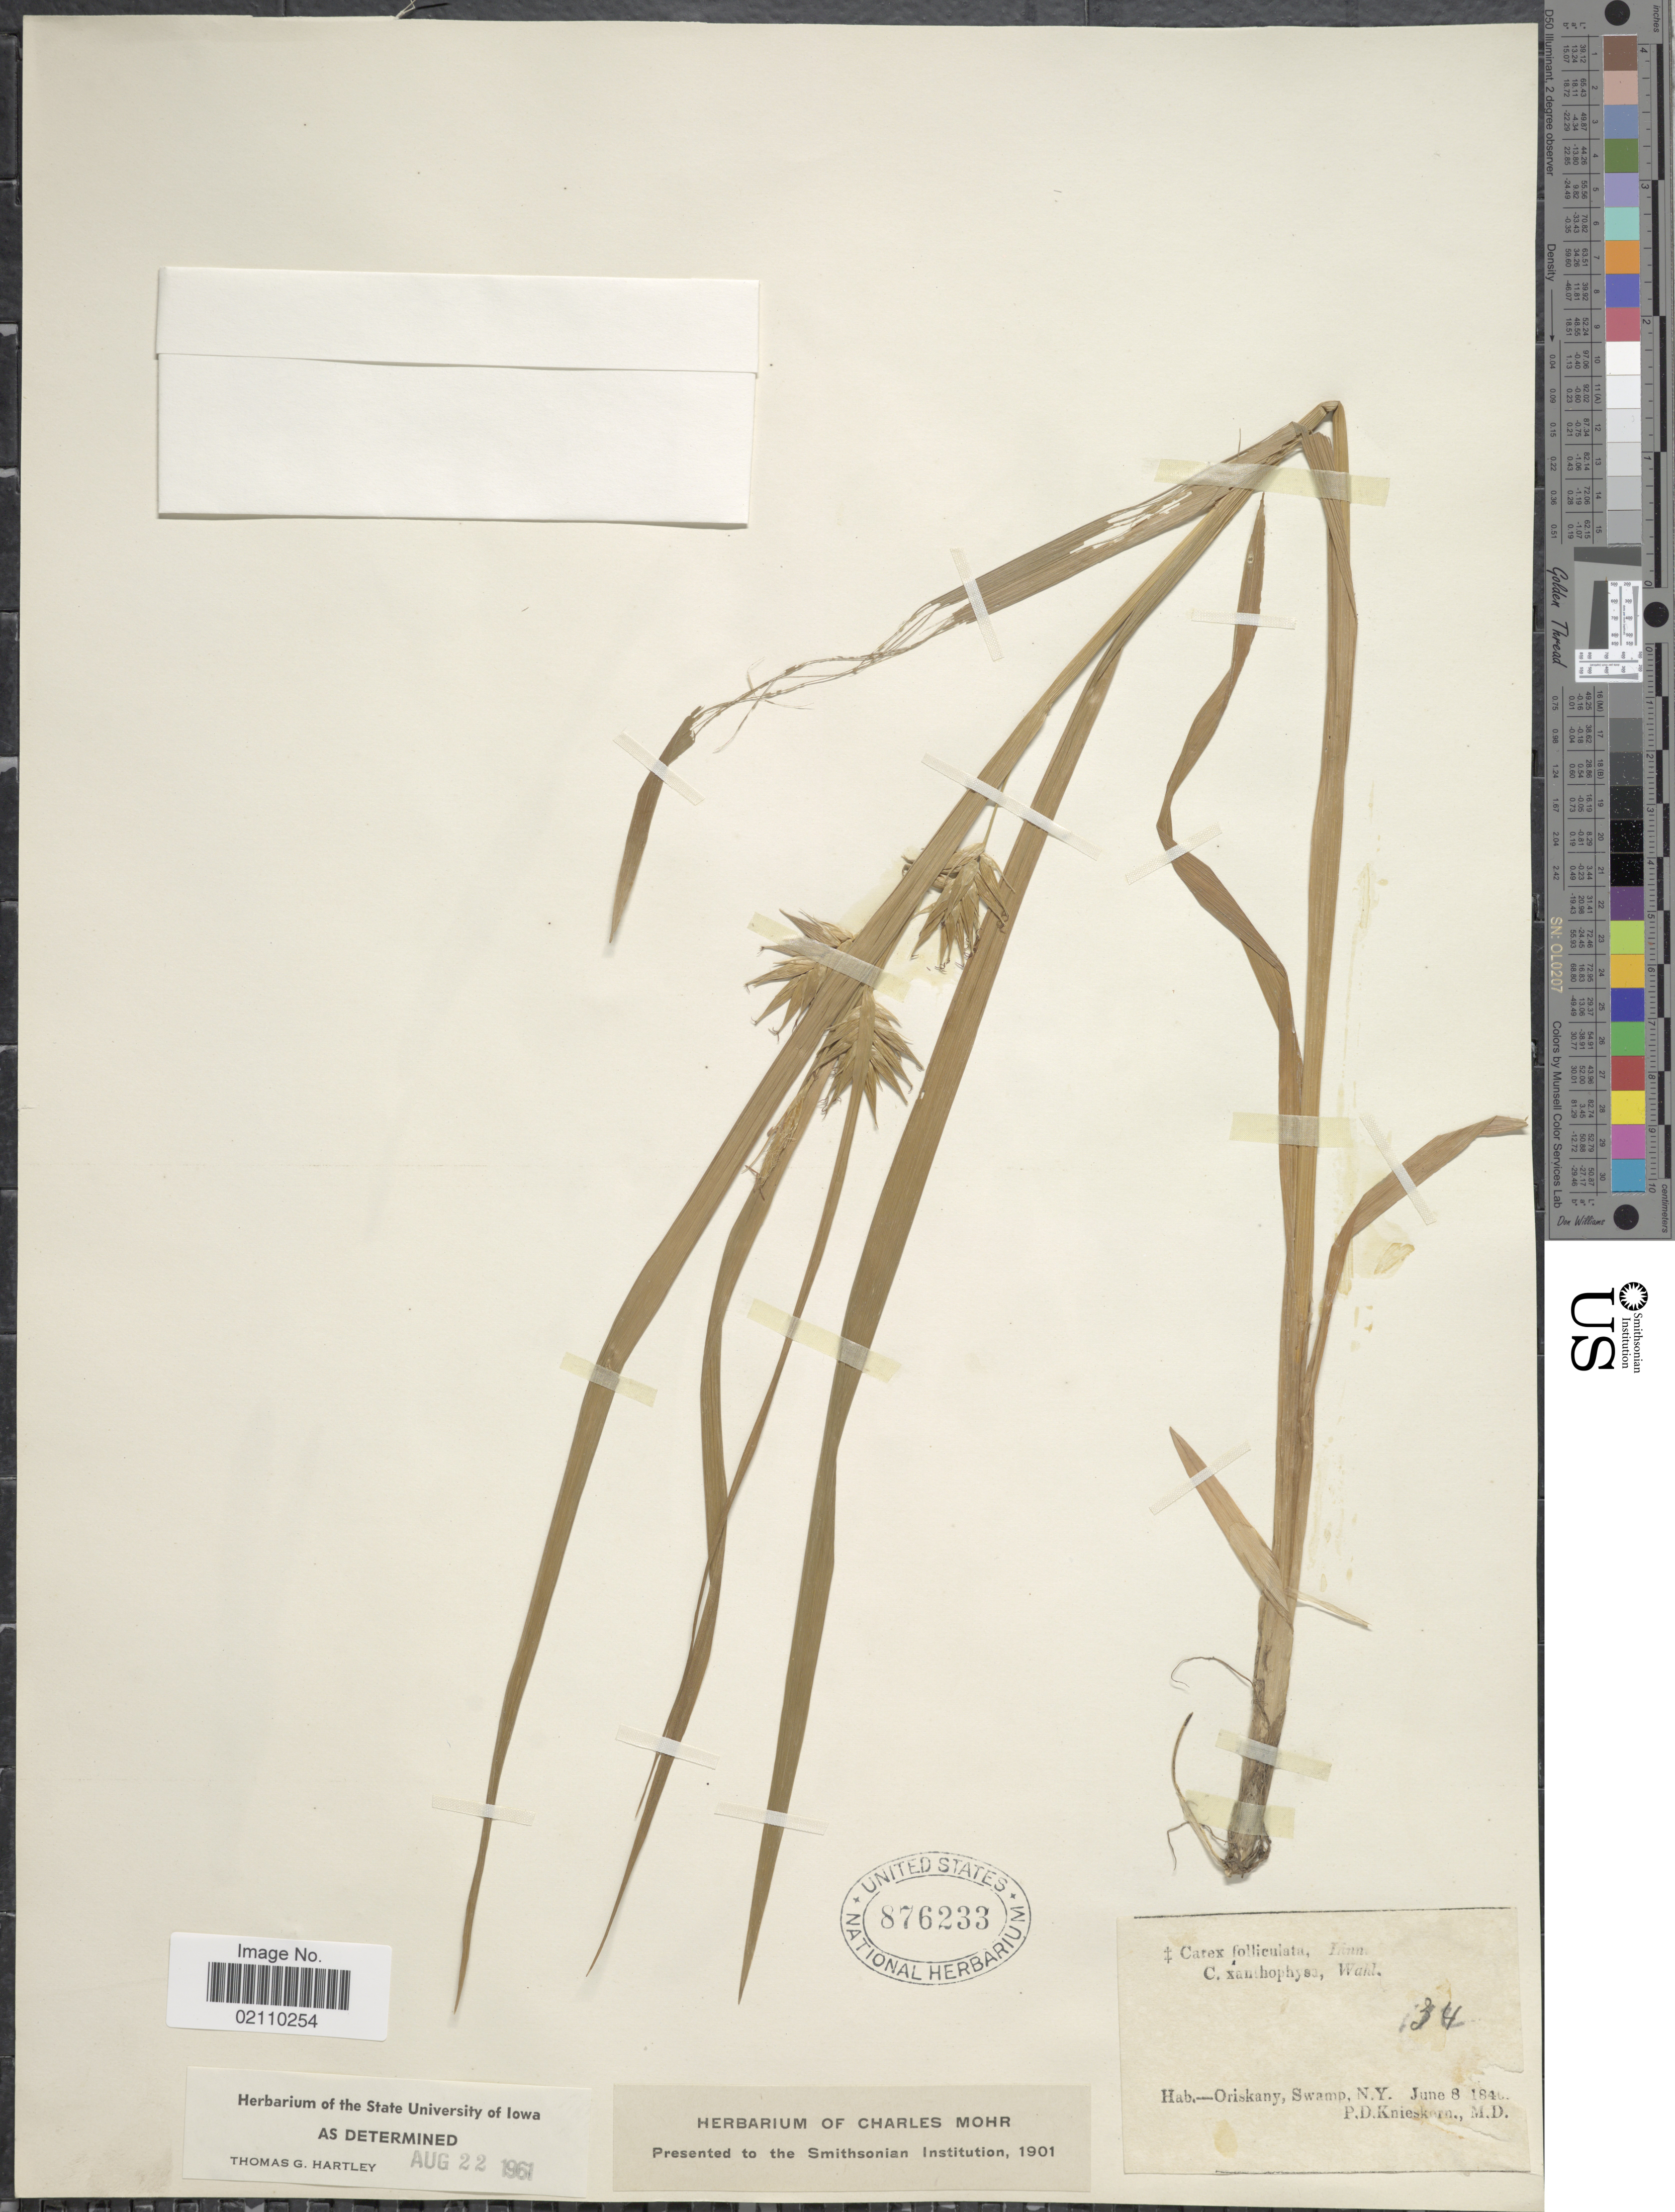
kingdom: Plantae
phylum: Tracheophyta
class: Liliopsida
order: Poales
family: Cyperaceae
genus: Carex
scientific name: Carex folliculata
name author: L.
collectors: P. D. Knieskern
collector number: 34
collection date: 1840-06-08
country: United States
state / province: New York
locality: Oriskany, Swamp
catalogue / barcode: US 876233